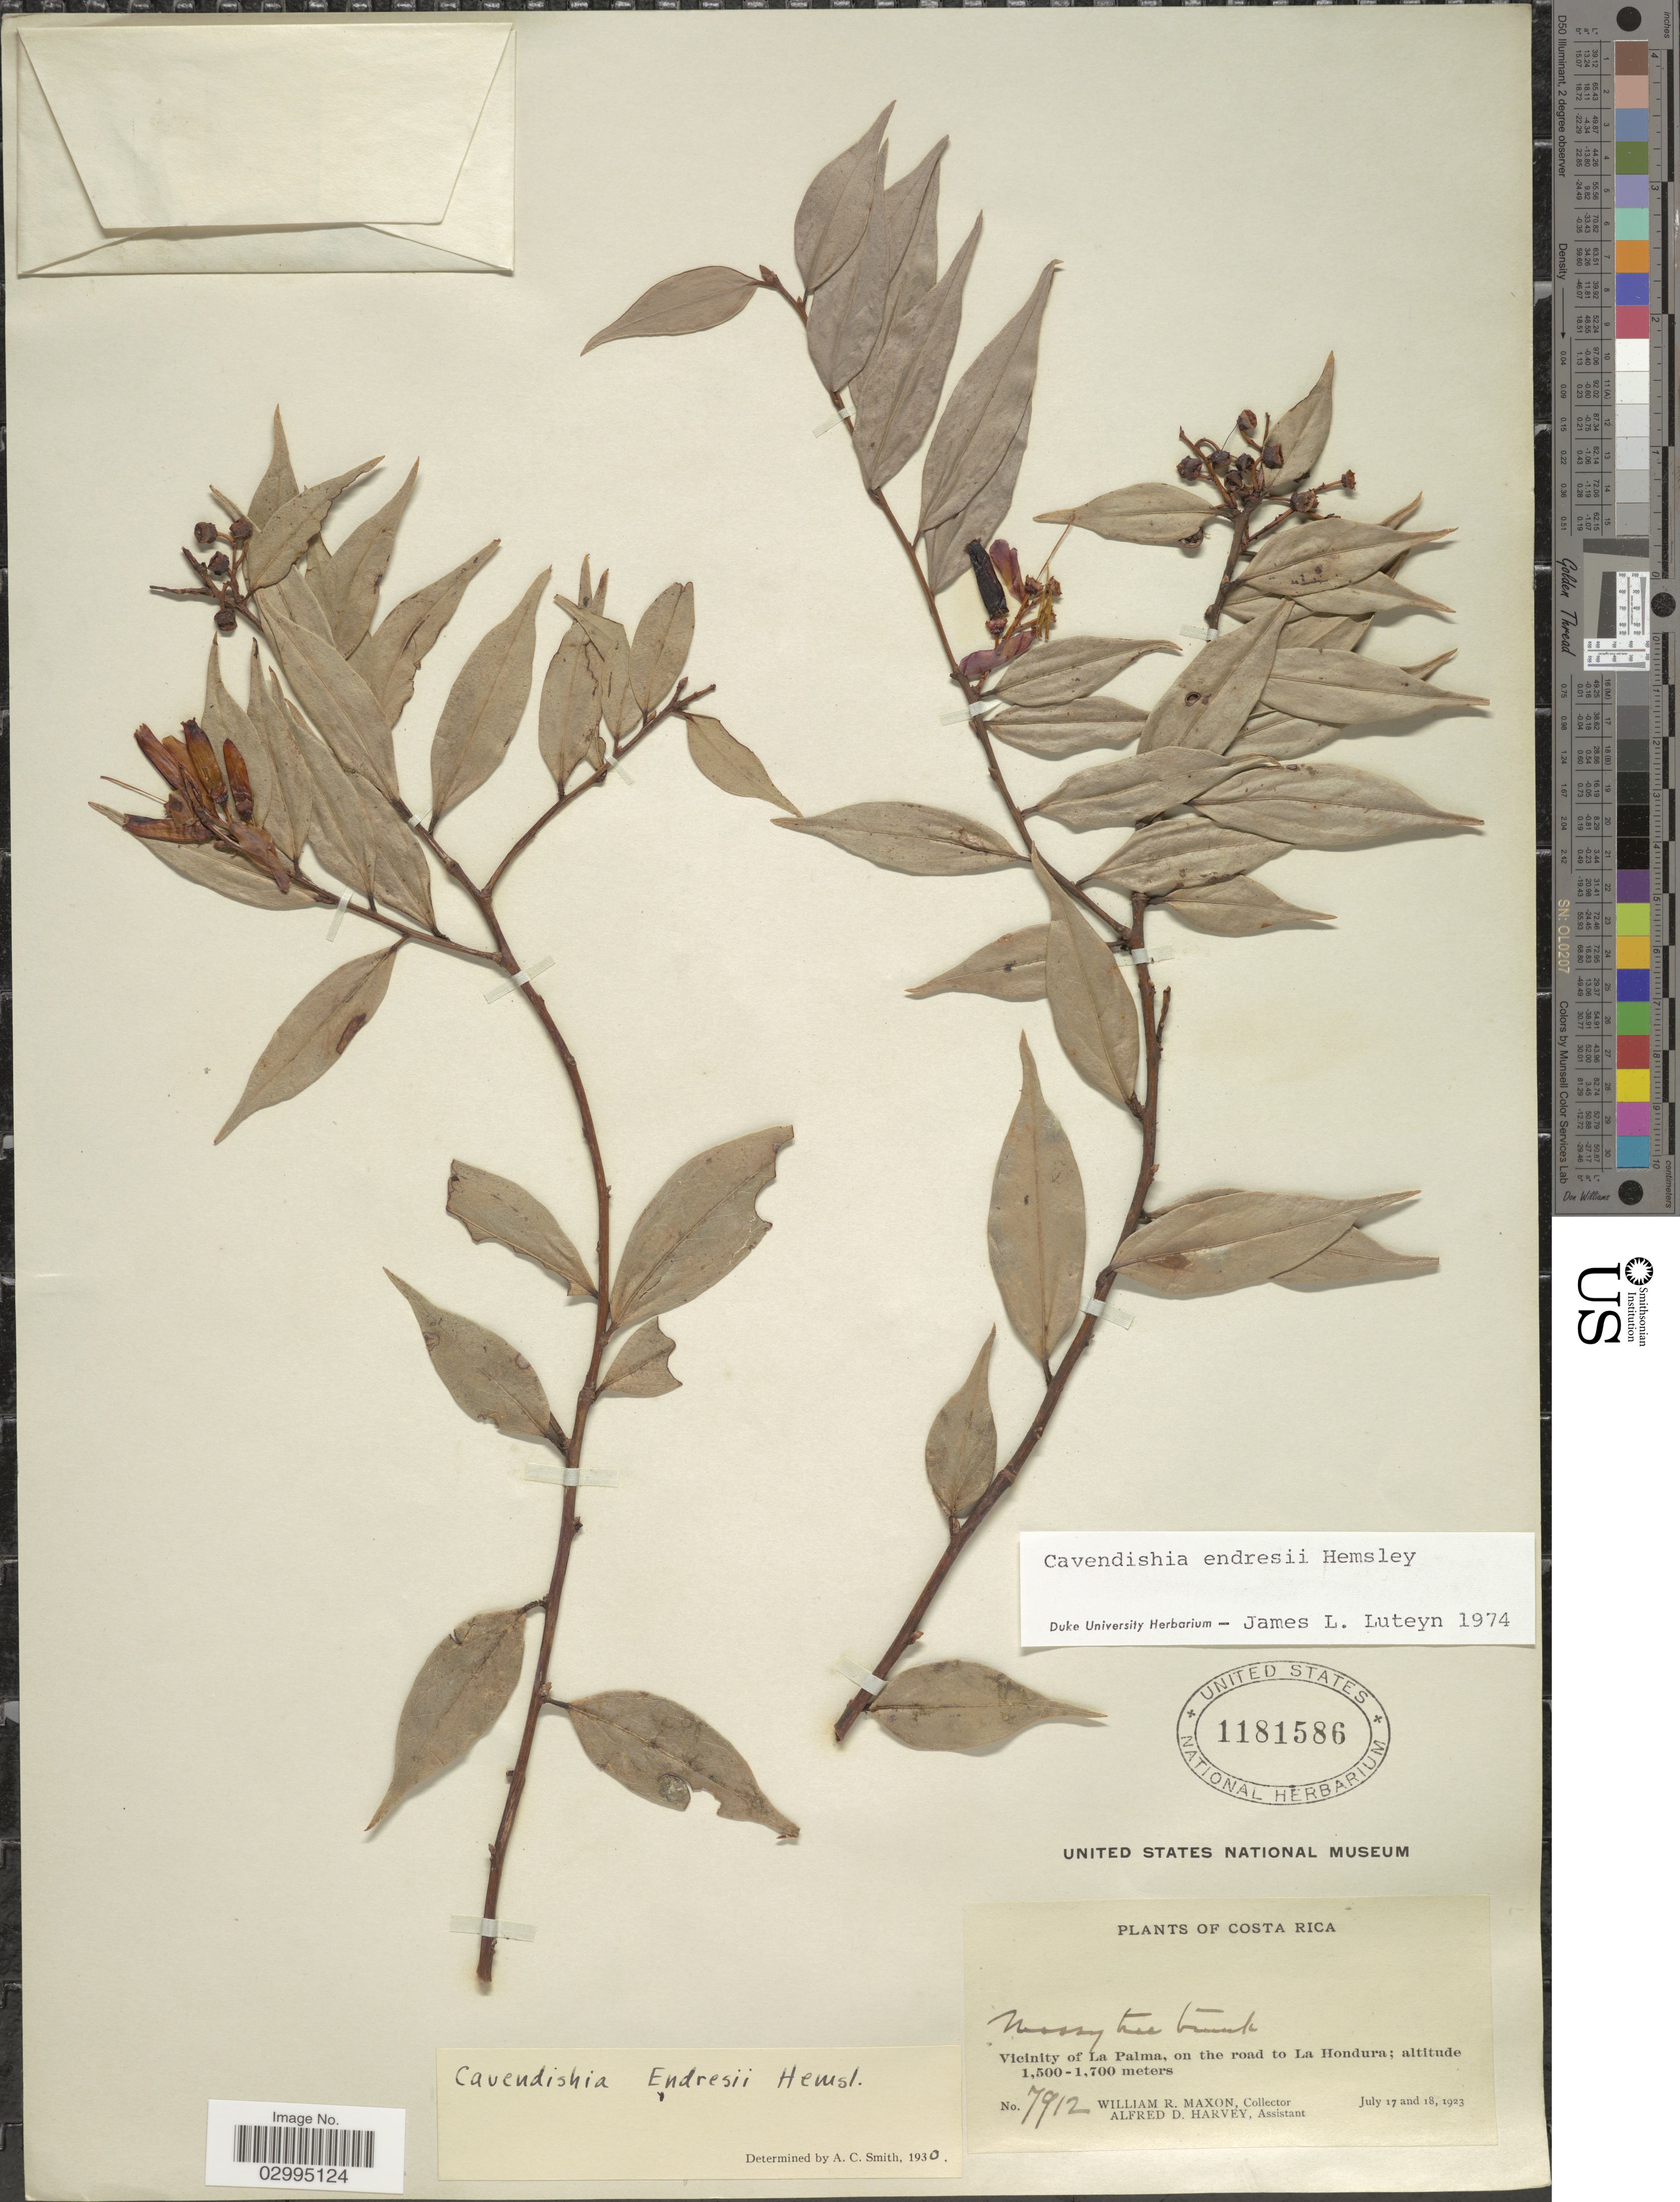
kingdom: Plantae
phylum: Tracheophyta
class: Magnoliopsida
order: Ericales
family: Ericaceae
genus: Cavendishia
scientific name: Cavendishia endresii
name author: Hemsl.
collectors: W. R. Maxon & A. D. Harvey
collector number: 7912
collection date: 1923-07-17/1923-07-18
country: Costa Rica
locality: Vicinity of La Palma, on the road to La Hondura.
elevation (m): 1500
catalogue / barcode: US 1181586